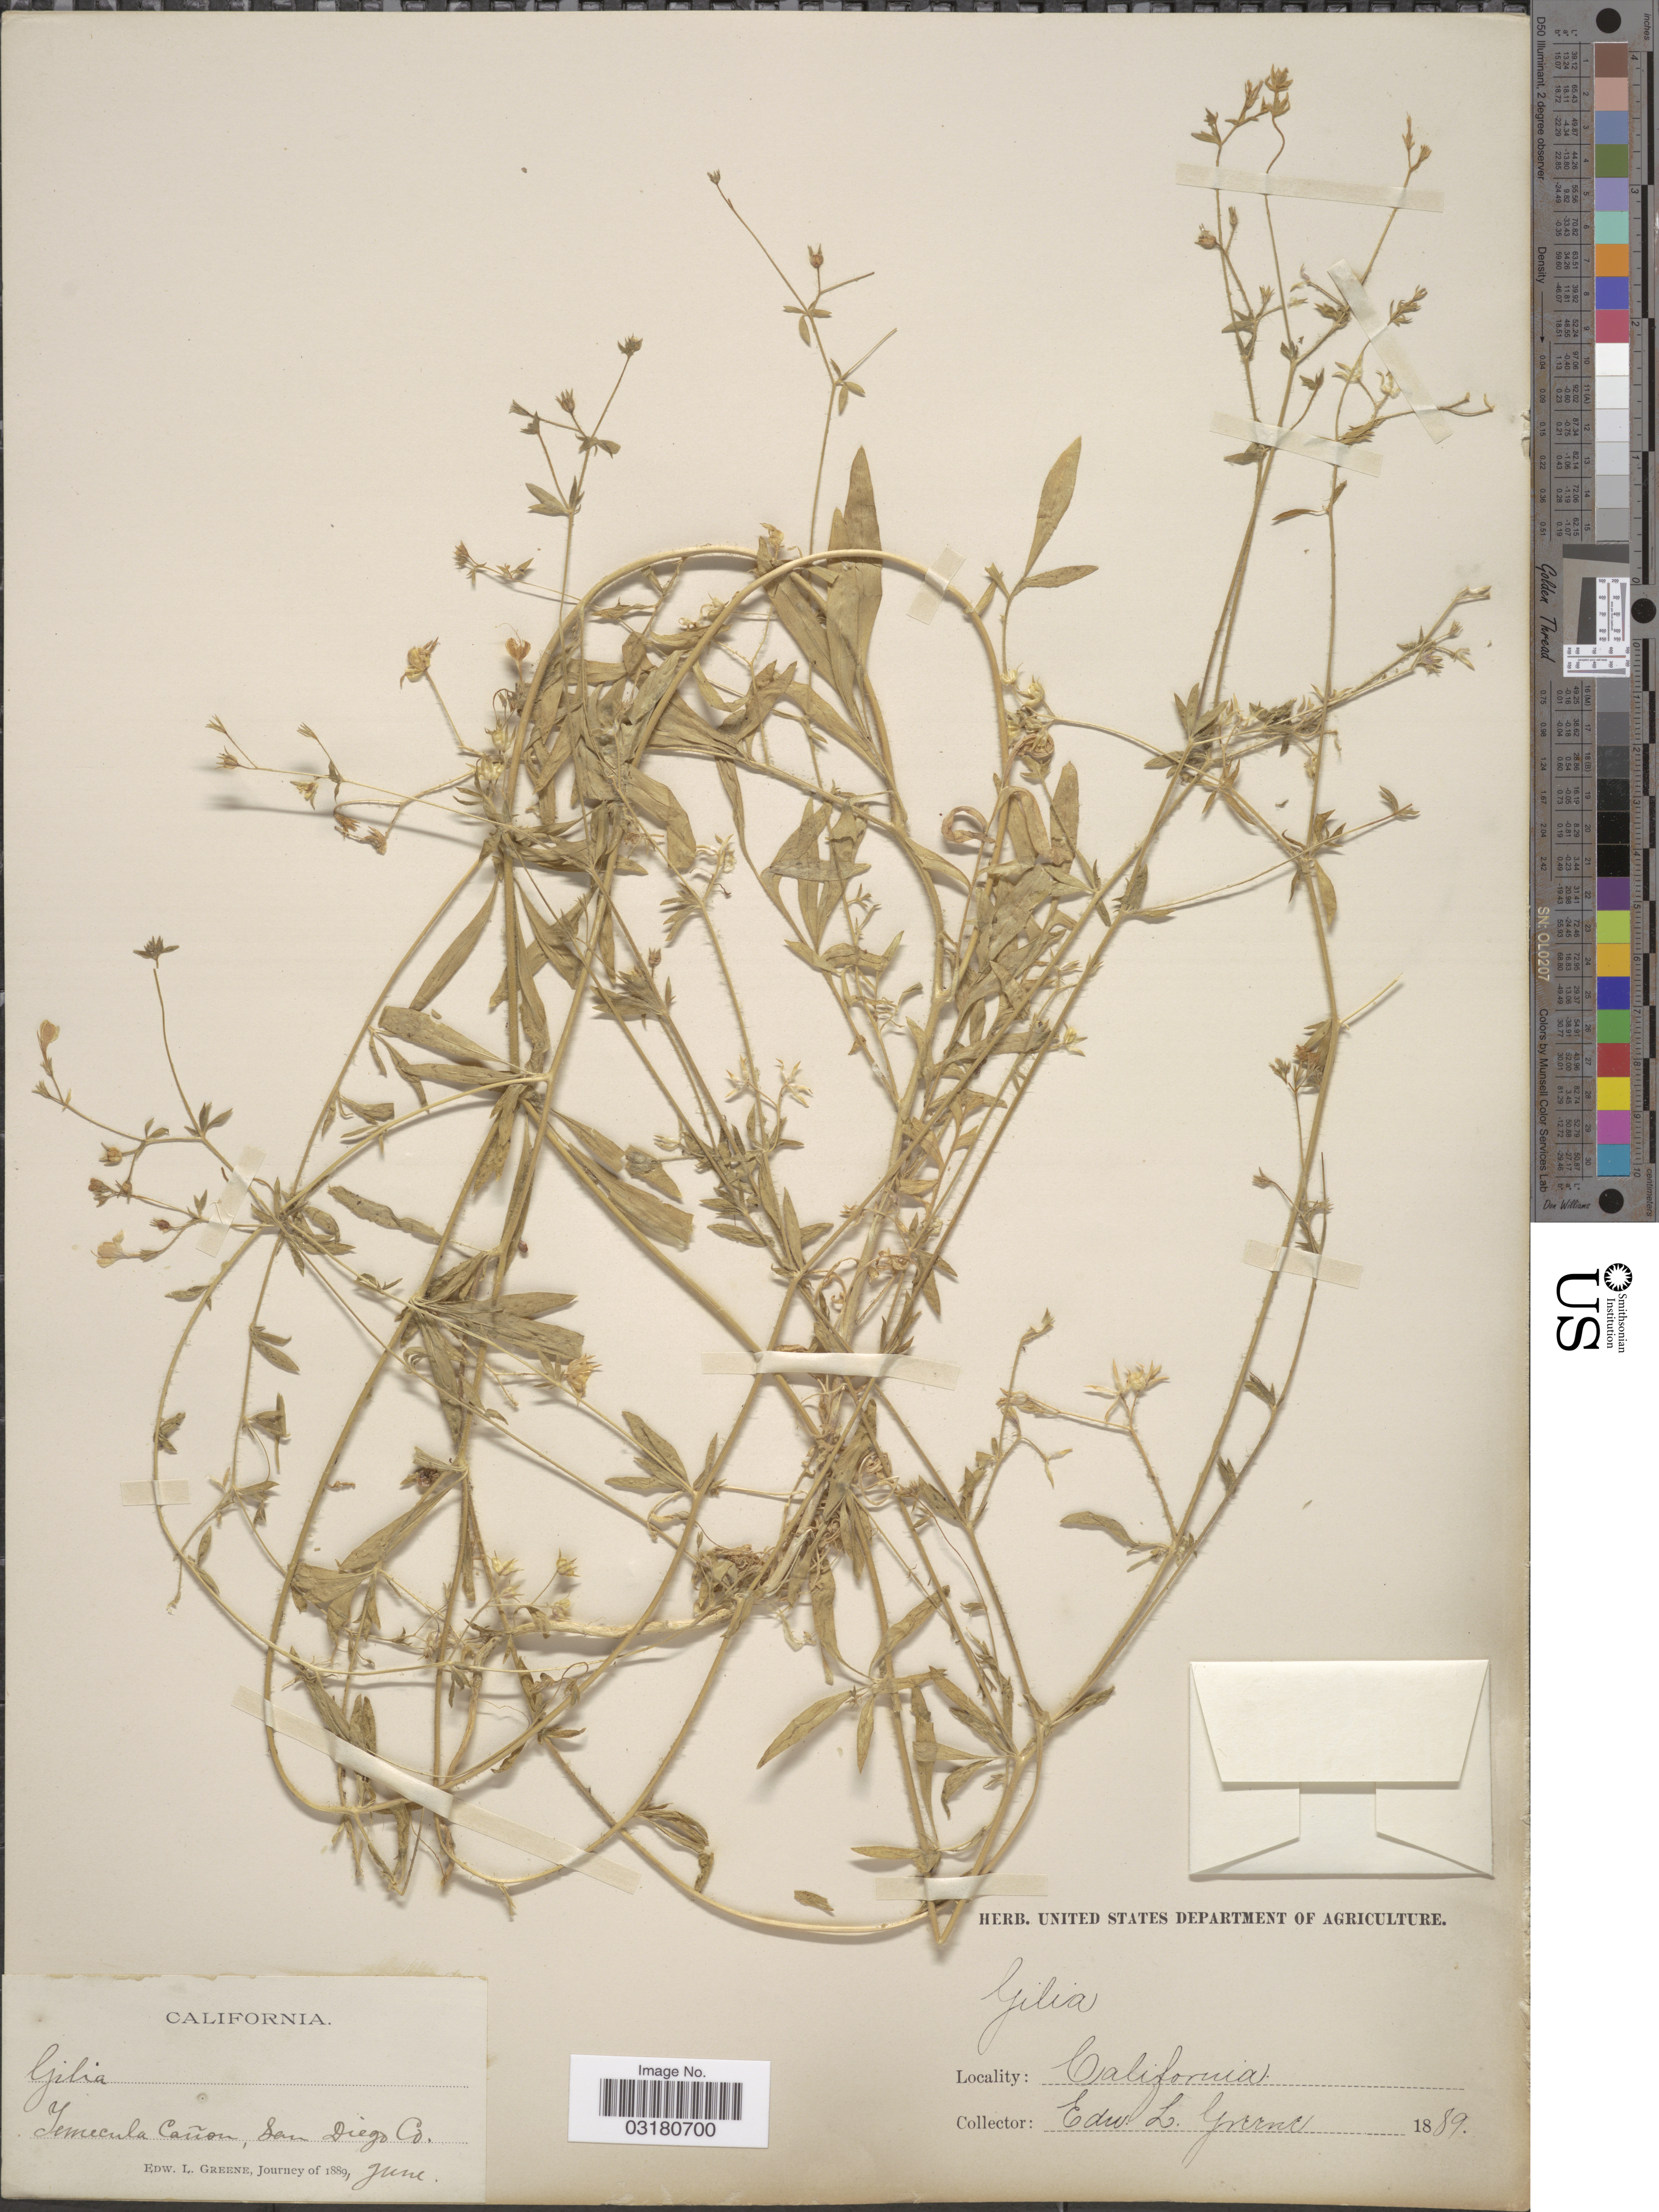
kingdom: Plantae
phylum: Tracheophyta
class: Magnoliopsida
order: Ericales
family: Polemoniaceae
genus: Allophyllum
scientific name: Allophyllum glutinosum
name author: (Benth.) A.D. Grant & V.E. Grant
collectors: E. L. Greene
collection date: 1889-06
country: United States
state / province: California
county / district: San Diego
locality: Temecula Cañon, San Diego Co.